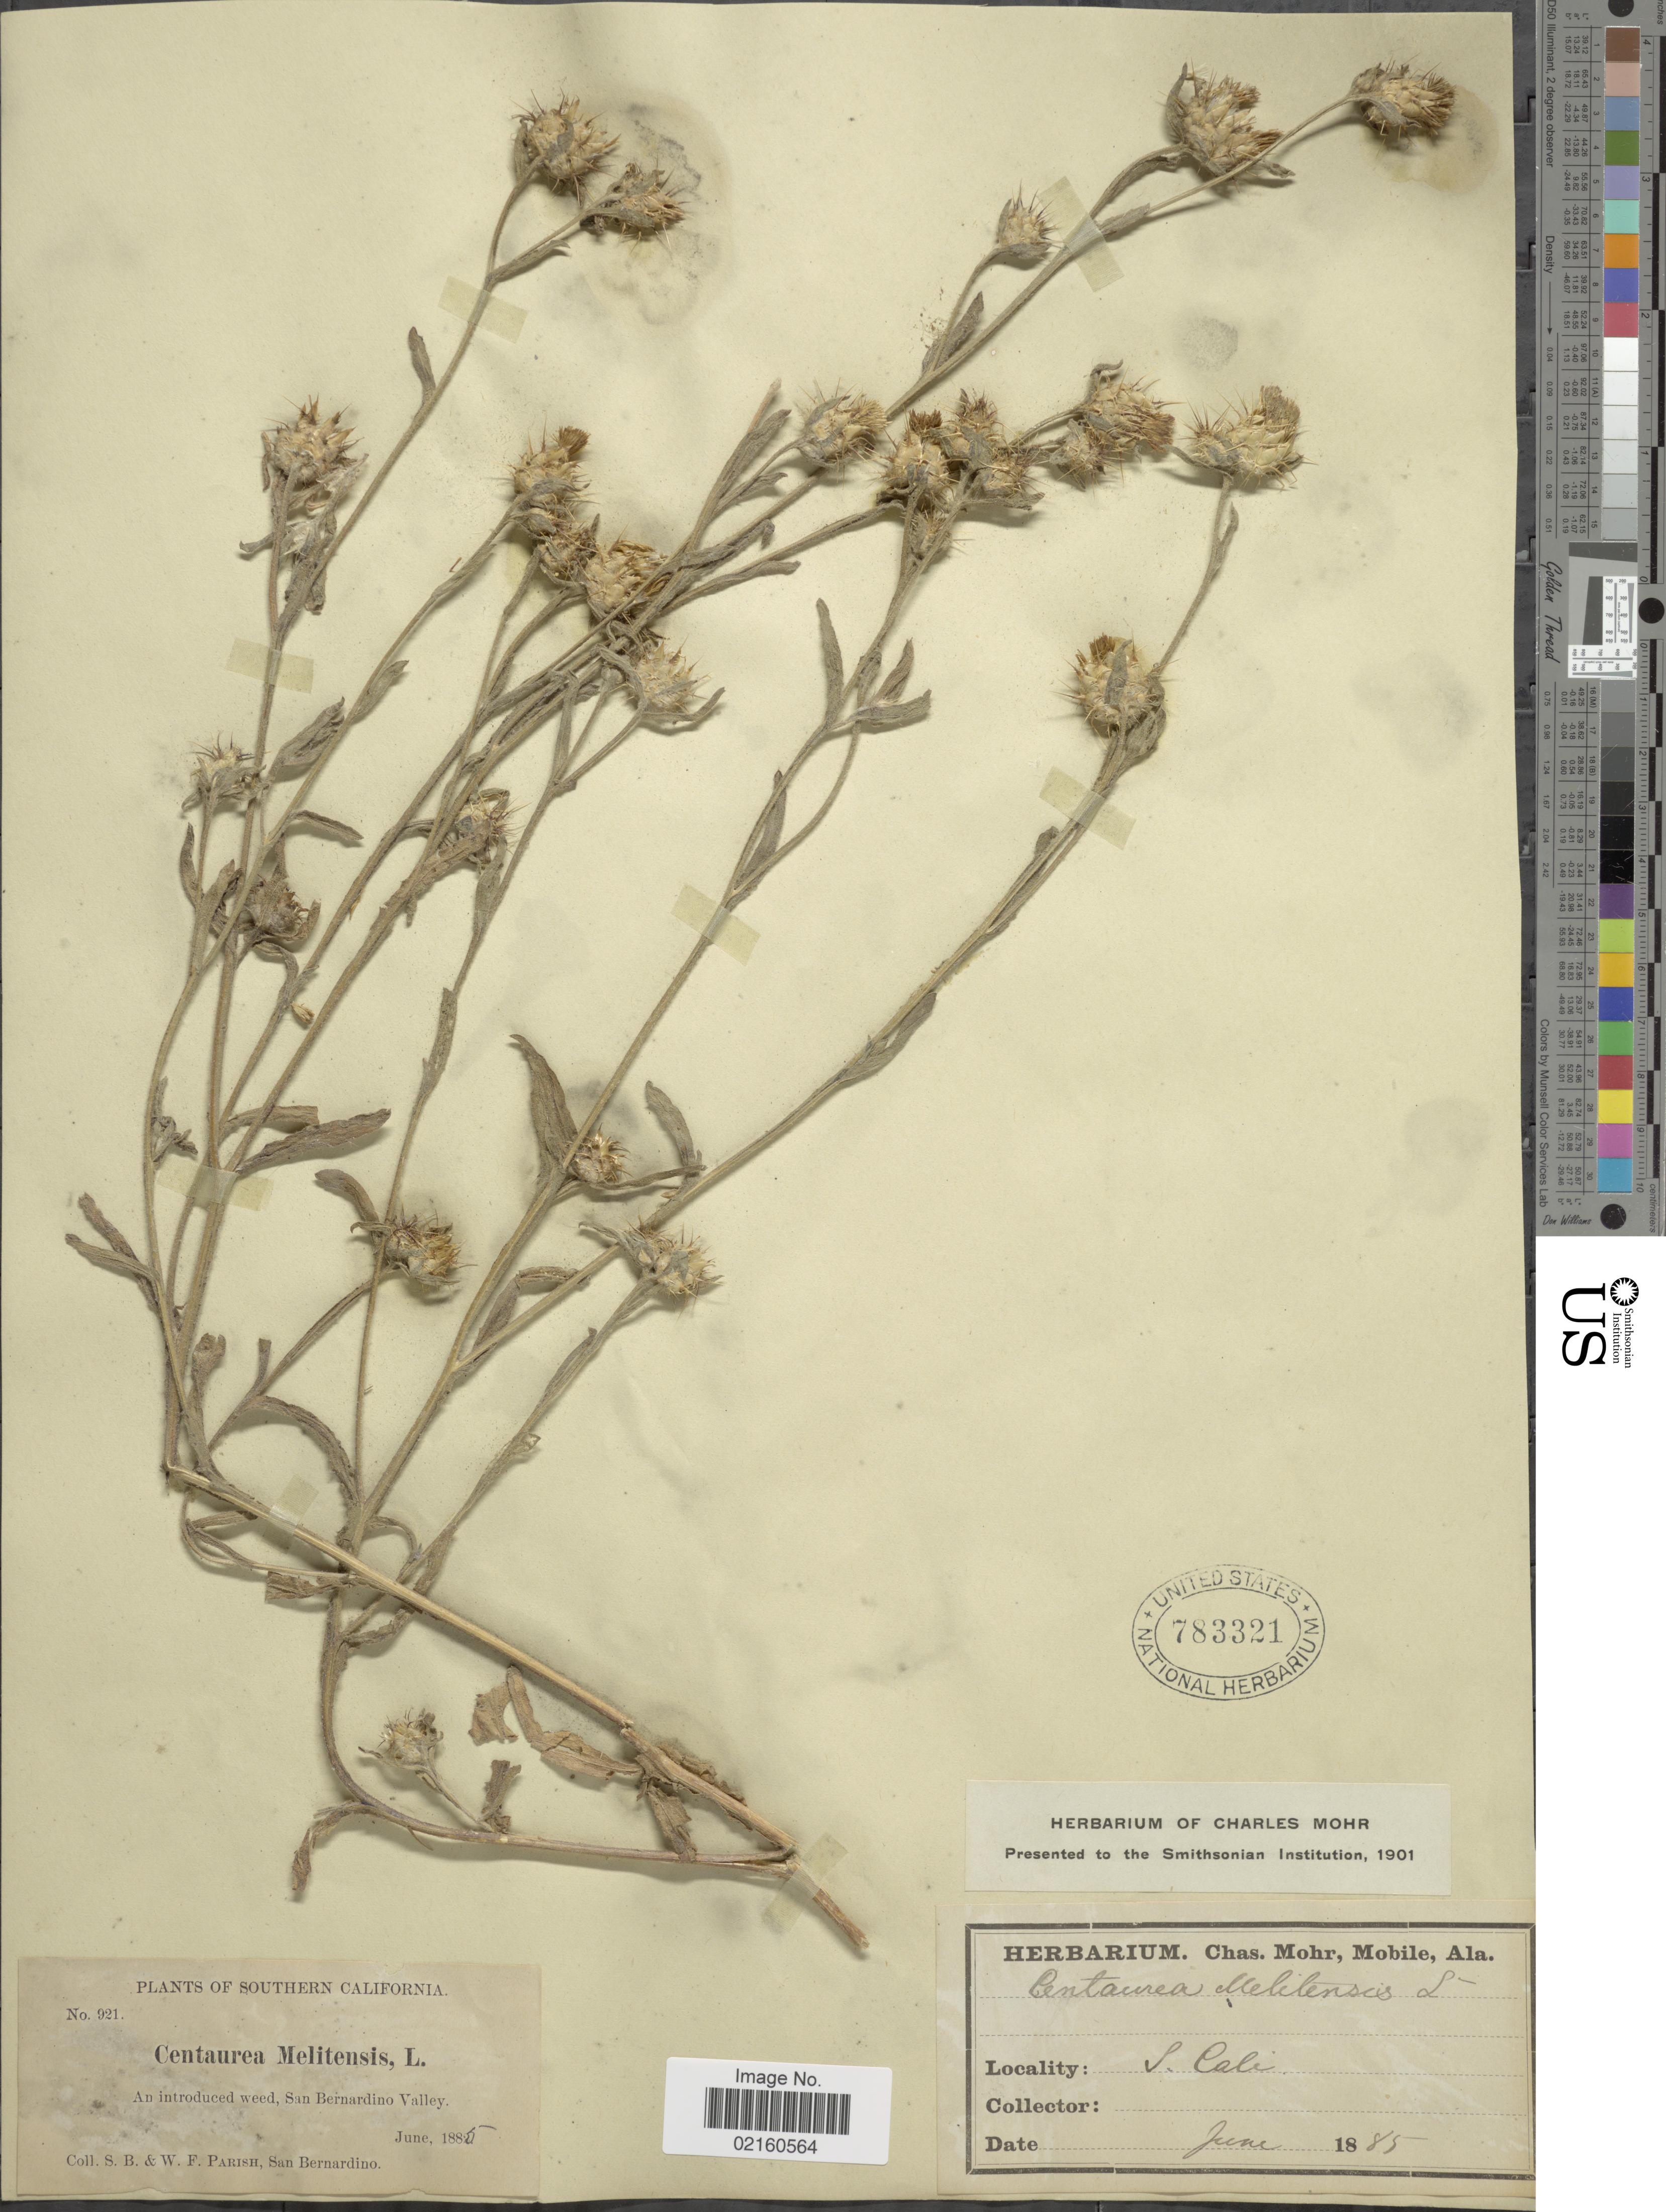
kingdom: Plantae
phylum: Tracheophyta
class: Magnoliopsida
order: Asterales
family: Asteraceae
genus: Centaurea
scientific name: Centaurea melitensis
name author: L.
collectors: S. B. Parish & W. F. Parish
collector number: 921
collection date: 1885-06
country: United States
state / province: California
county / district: San Bernardino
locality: Southern California, San Bernardino Valley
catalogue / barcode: US 783321